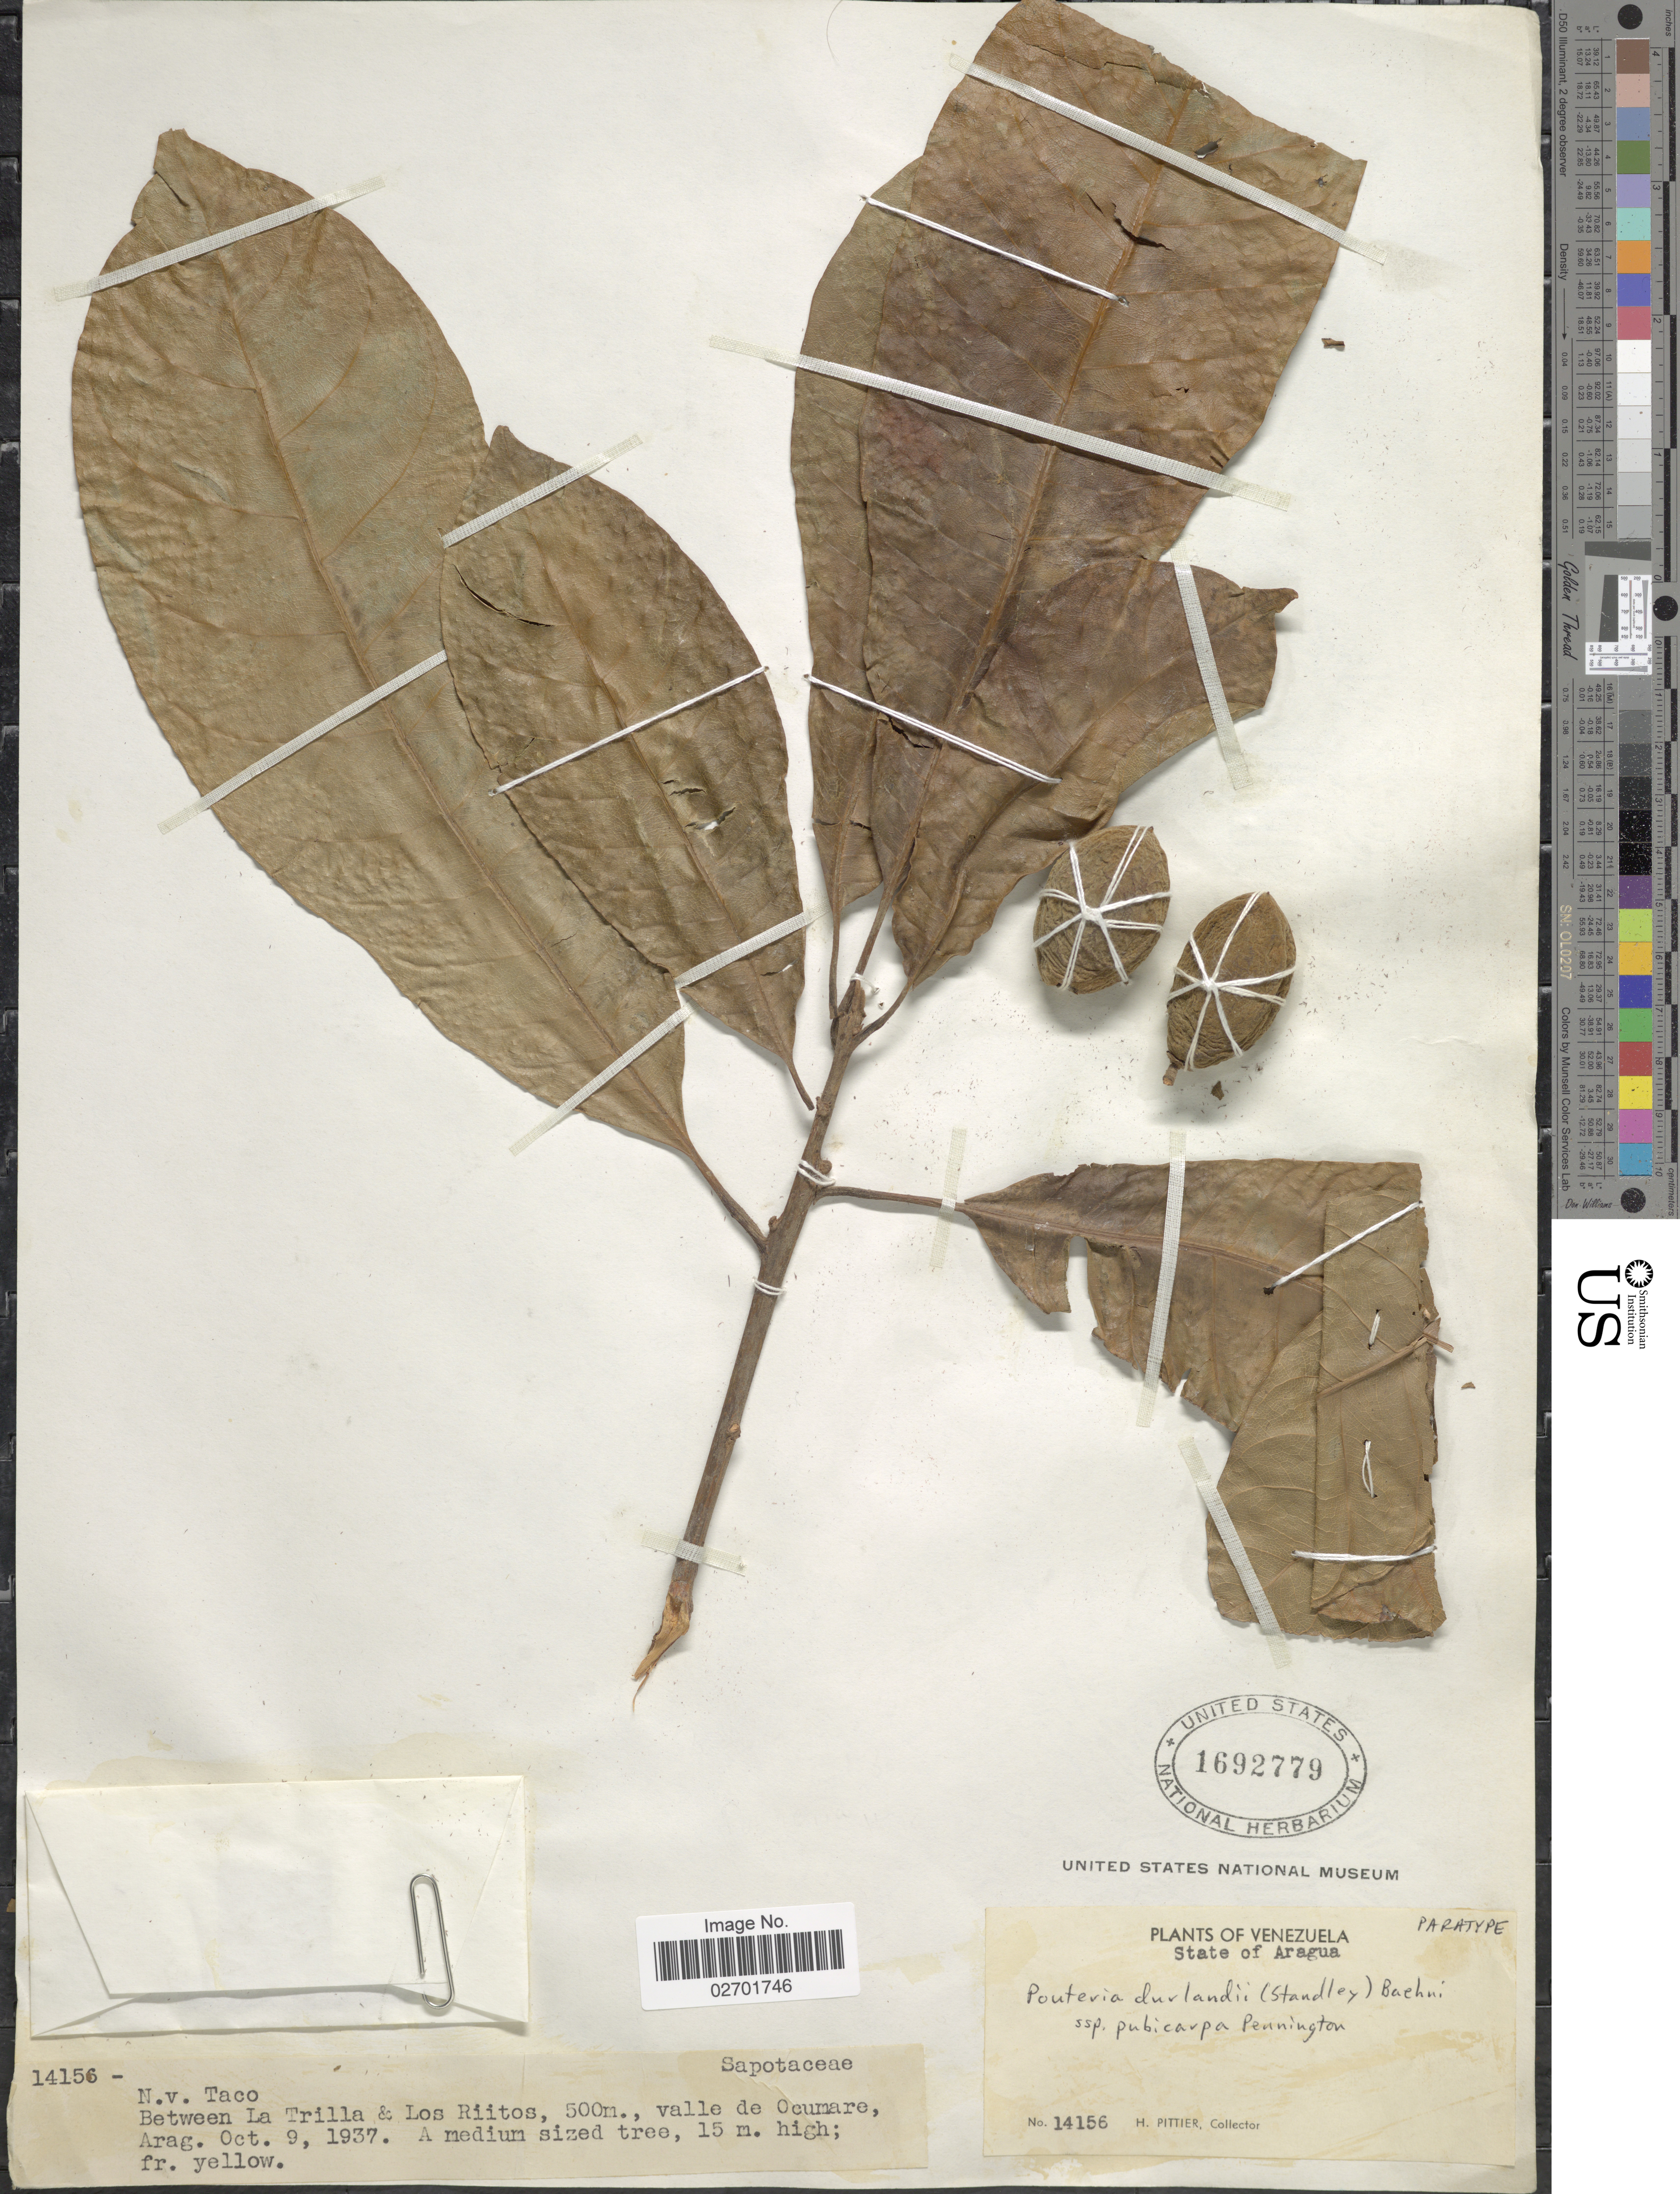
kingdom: Plantae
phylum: Tracheophyta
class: Magnoliopsida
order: Ericales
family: Sapotaceae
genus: Pouteria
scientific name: Pouteria durlandii subsp. pubicarpa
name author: T.D. Penn.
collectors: H. F. Pittier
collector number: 14156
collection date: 1937-10-09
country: Venezuela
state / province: Aragua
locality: State of Aragua, Between La Trilla & Los Riitos, Valle de Ocumare, Arag.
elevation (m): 500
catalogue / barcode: US 1692779